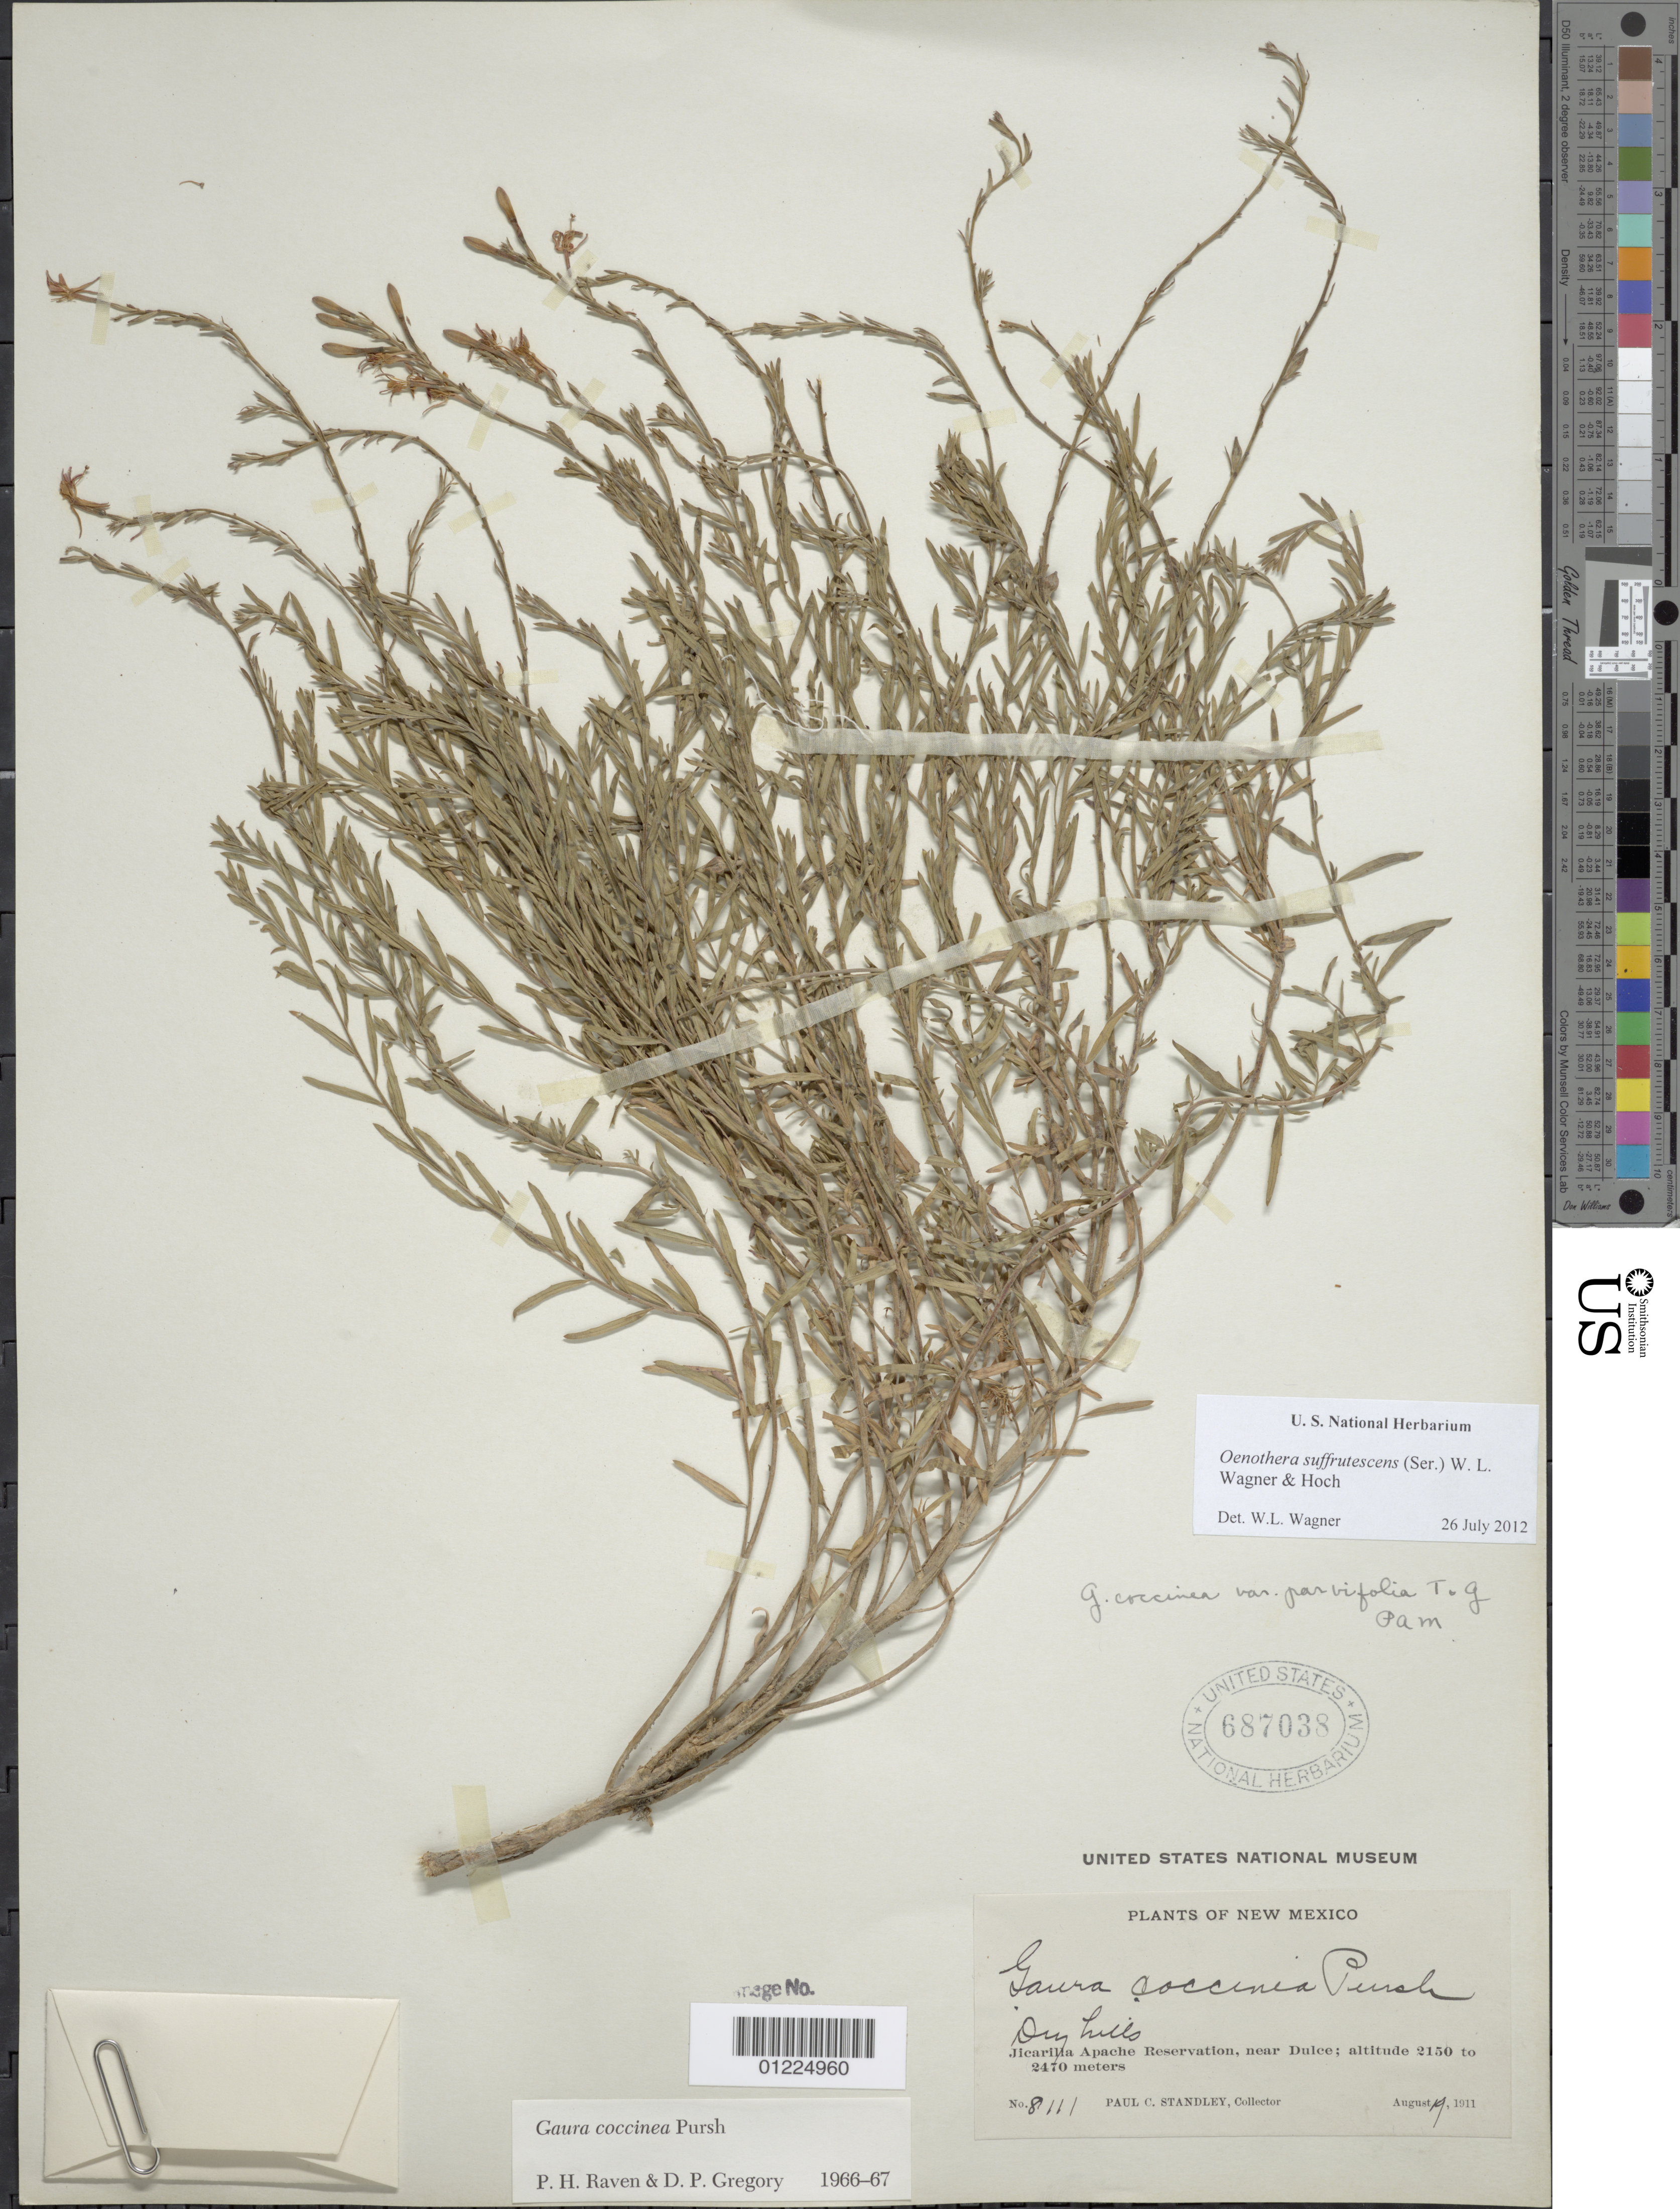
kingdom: Plantae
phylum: Tracheophyta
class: Magnoliopsida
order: Myrtales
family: Onagraceae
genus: Oenothera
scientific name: Oenothera suffrutescens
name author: (Ser.) W.L. Wagner & Hoch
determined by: Wagner, W. L., (BOT), Smithsonian Institution - National Museum of Natural History (UNITED STATES)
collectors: P. C. Standley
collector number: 8111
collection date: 1911-08-19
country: United States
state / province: New Mexico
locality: Jicarilla Apache Reservation, near Dulce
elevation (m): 2150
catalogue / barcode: US 687038